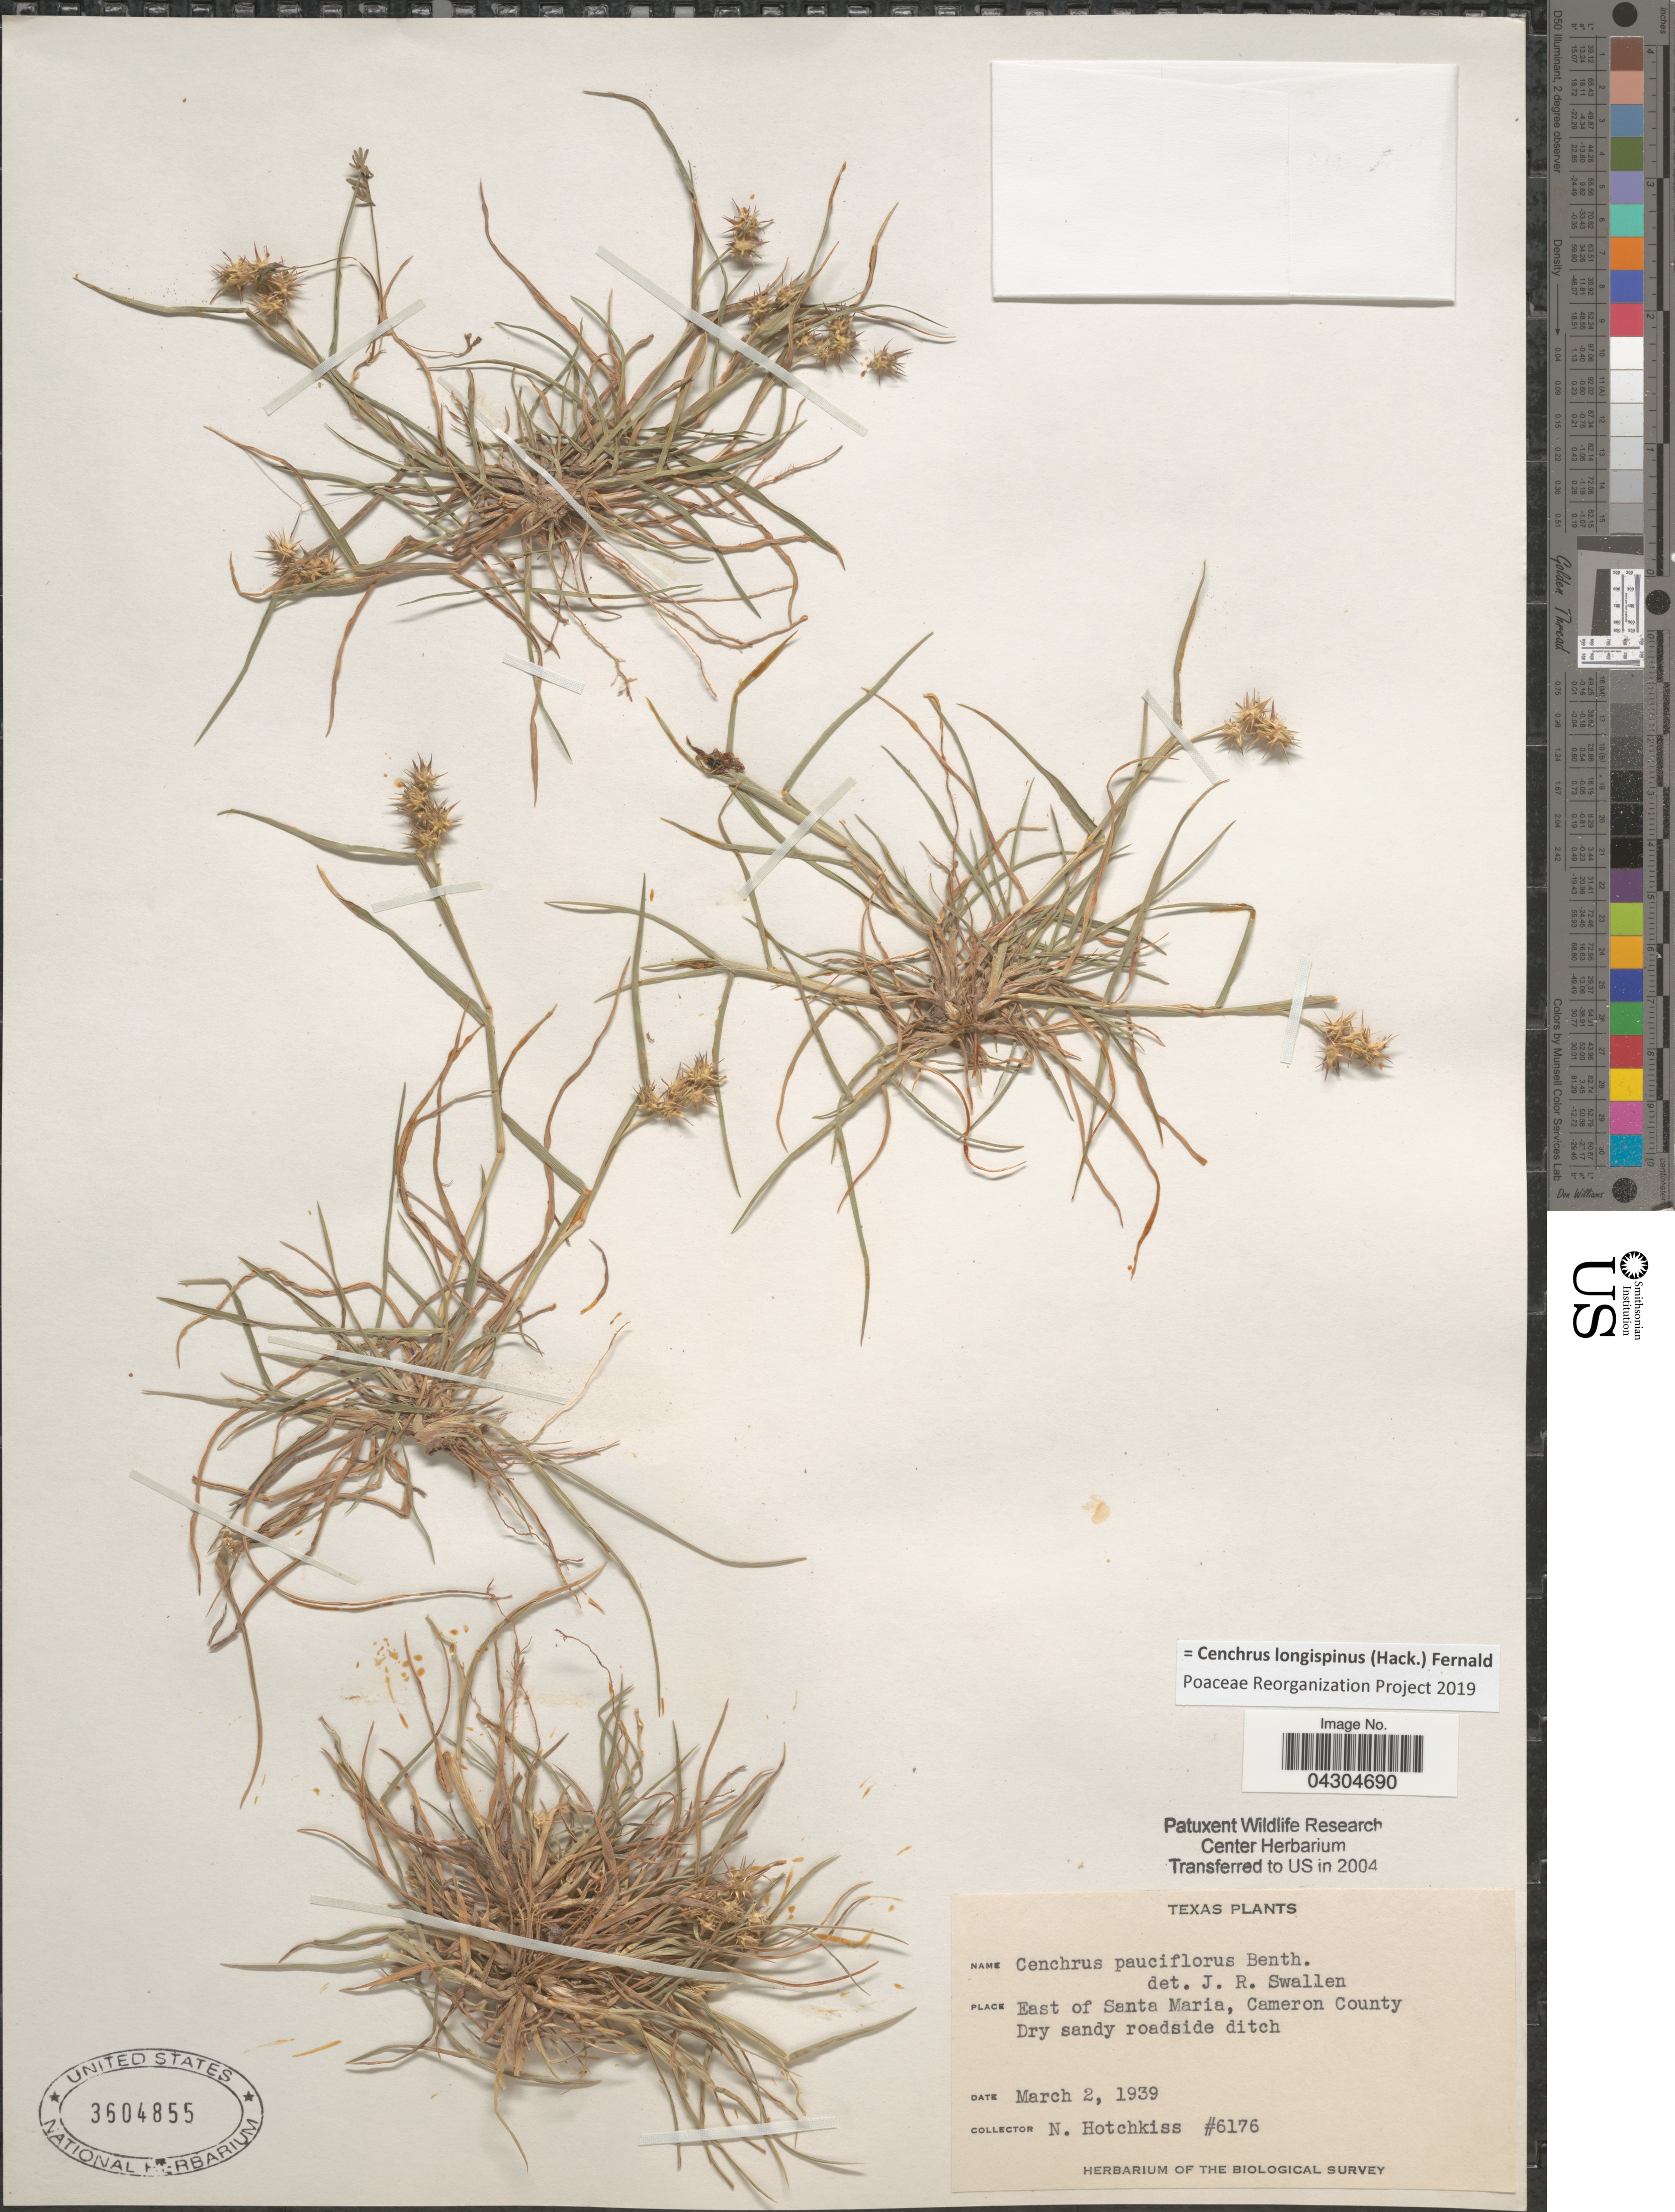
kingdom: Plantae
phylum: Tracheophyta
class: Liliopsida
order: Poales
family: Poaceae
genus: Cenchrus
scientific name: Cenchrus longispinus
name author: (Hack.) Fernald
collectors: N. Hotchkiss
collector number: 6176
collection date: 1939-03-02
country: United States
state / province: Texas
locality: East of Santa Maria, Cameron County. The Biological Survey.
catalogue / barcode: US 3604855